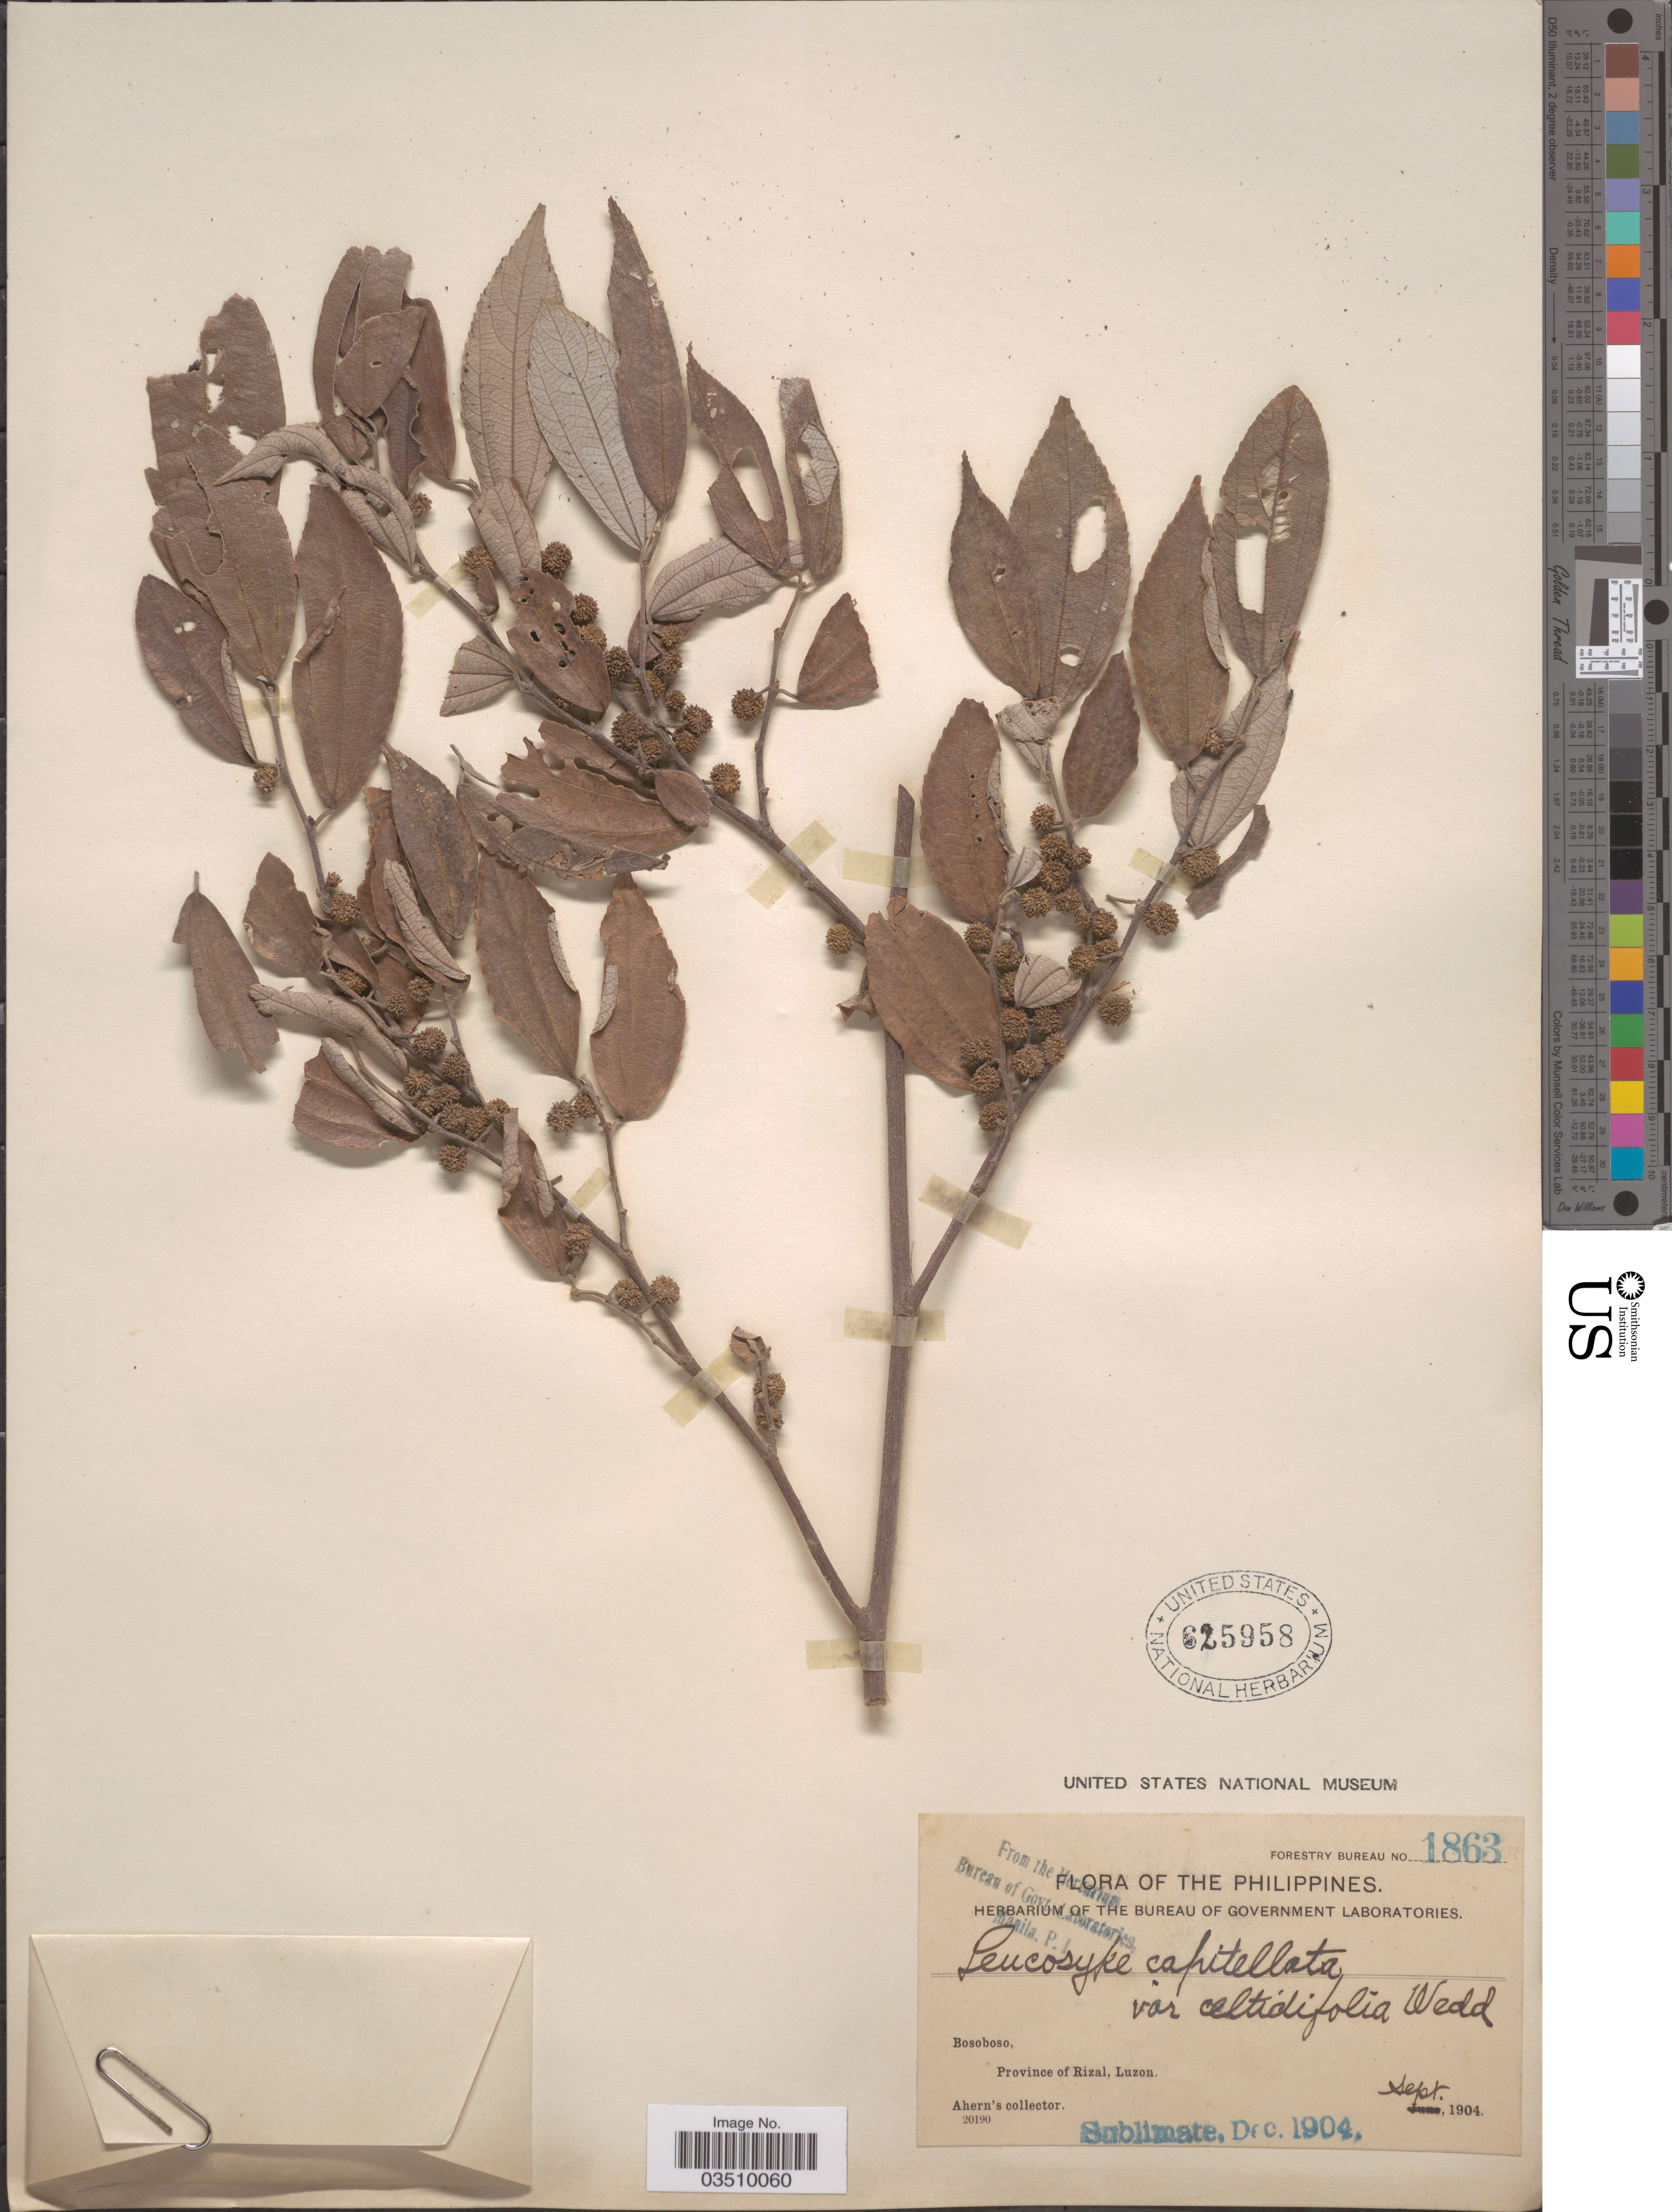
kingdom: Plantae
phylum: Tracheophyta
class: Magnoliopsida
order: Rosales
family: Urticaceae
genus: Leucosyke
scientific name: Leucosyke capitellata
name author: (Poir.) Wedd.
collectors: Ahern's collector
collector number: Forestry Bureau 1863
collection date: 1904-09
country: Philippines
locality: Bosoboso, Province of Rizal, Luzon.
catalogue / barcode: US 625958